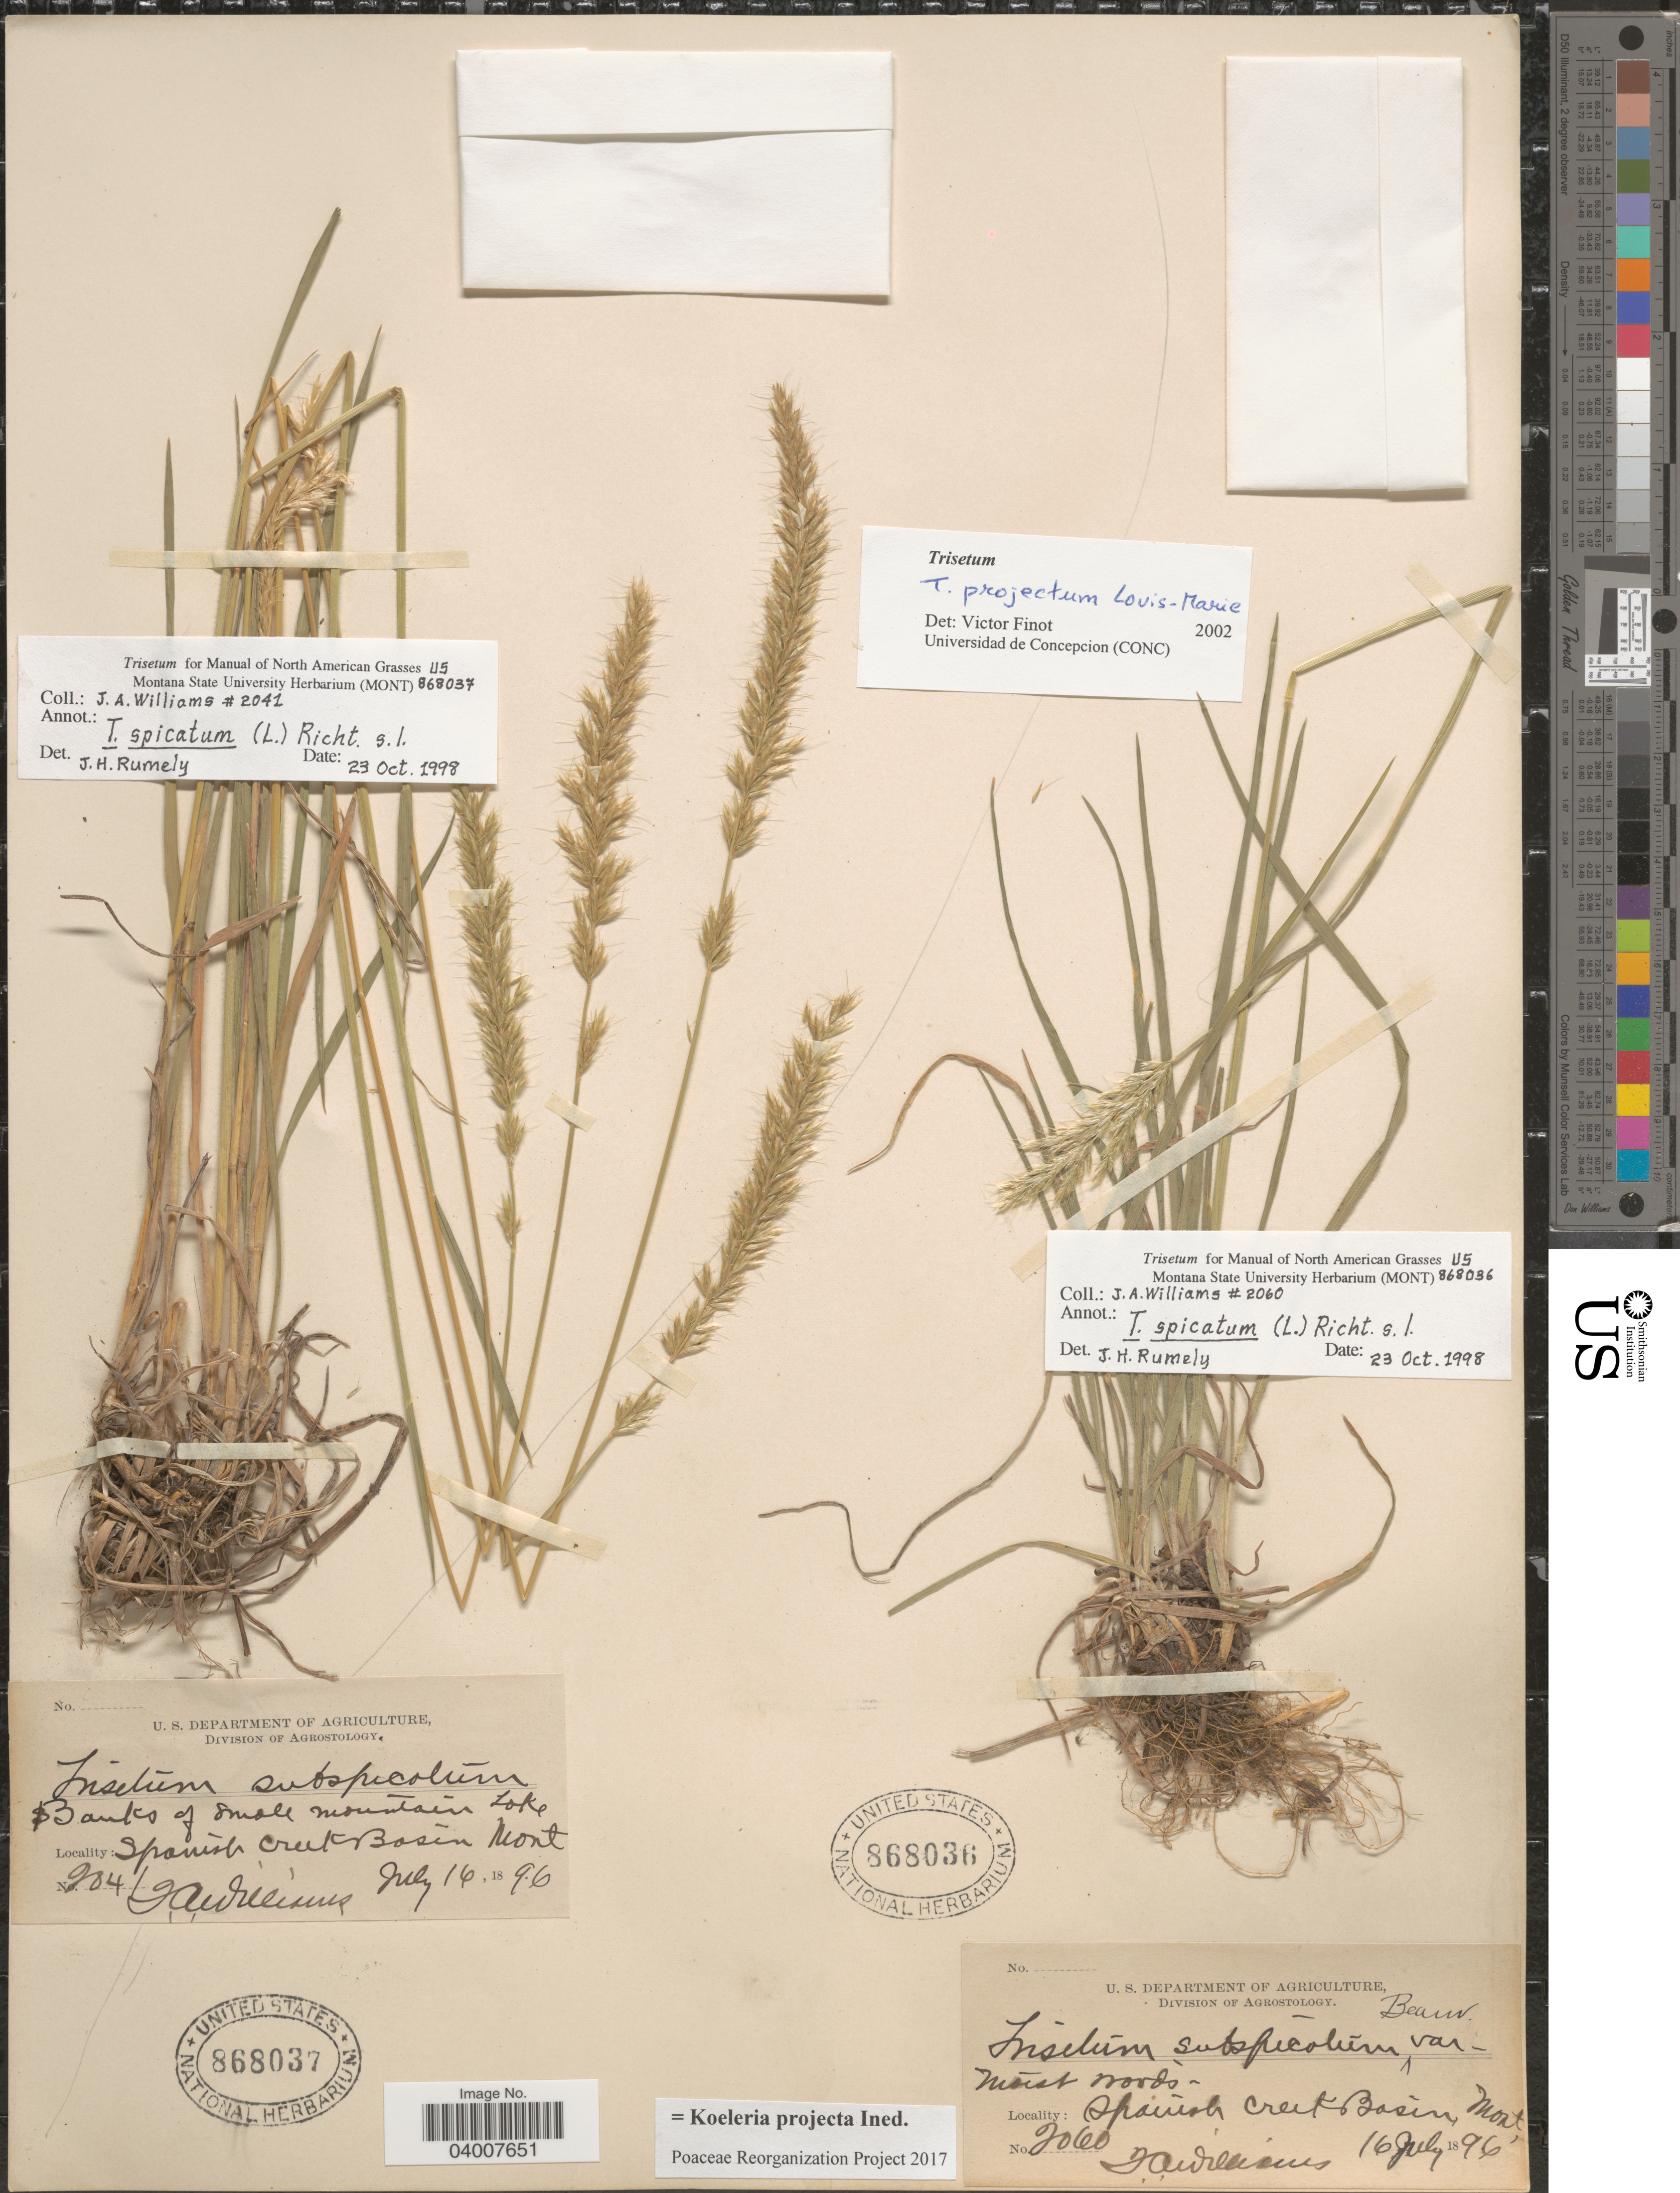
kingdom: Plantae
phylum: Tracheophyta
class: Liliopsida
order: Poales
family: Poaceae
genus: Koeleria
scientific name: Koeleria projecta ined.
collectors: T. A. Williams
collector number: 2060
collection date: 1896-07-16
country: United States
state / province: Montana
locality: Spanish Creek Basin.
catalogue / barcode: US 868036